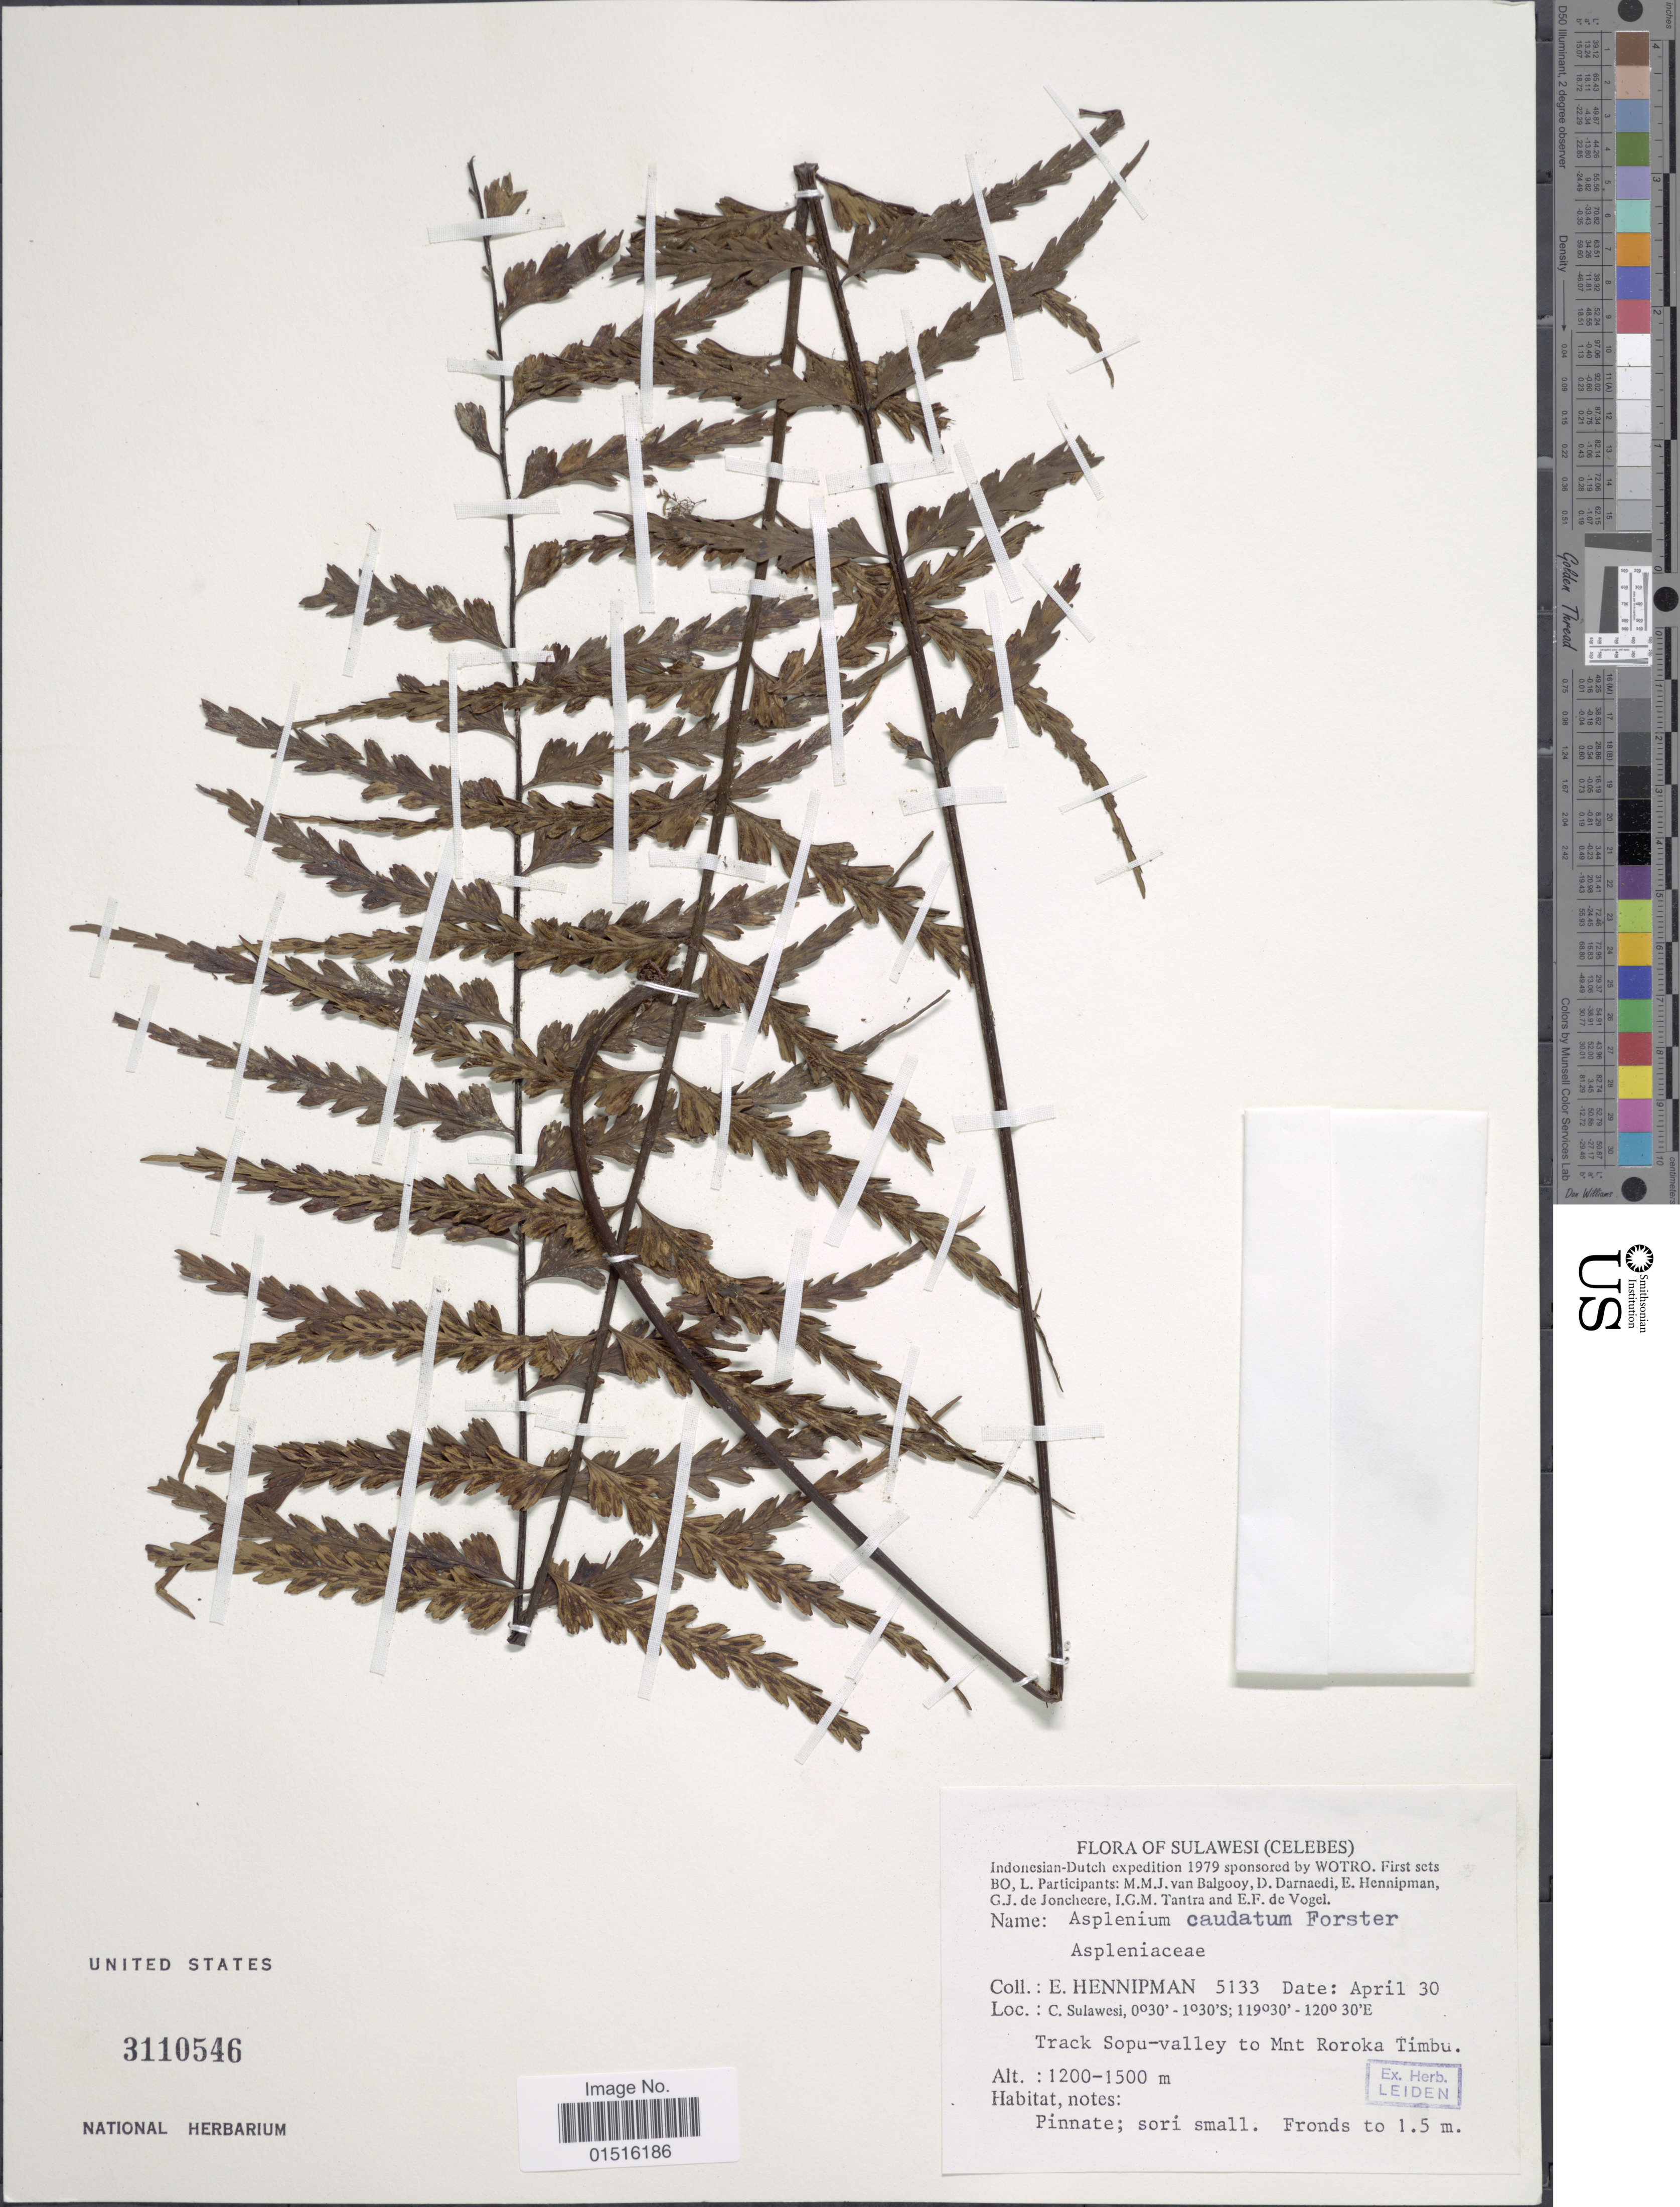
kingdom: Plantae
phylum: Tracheophyta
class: Polypodiopsida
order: Polypodiales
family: Aspleniaceae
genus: Asplenium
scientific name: Asplenium truncatum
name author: Blume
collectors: E. Hennipman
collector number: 5133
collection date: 1979-04-30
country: Indonesia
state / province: Sulawesi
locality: C. Sulawesi, Track Sopu-valley to Mnt. Roroka Timbu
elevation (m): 1200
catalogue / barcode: US 3110546